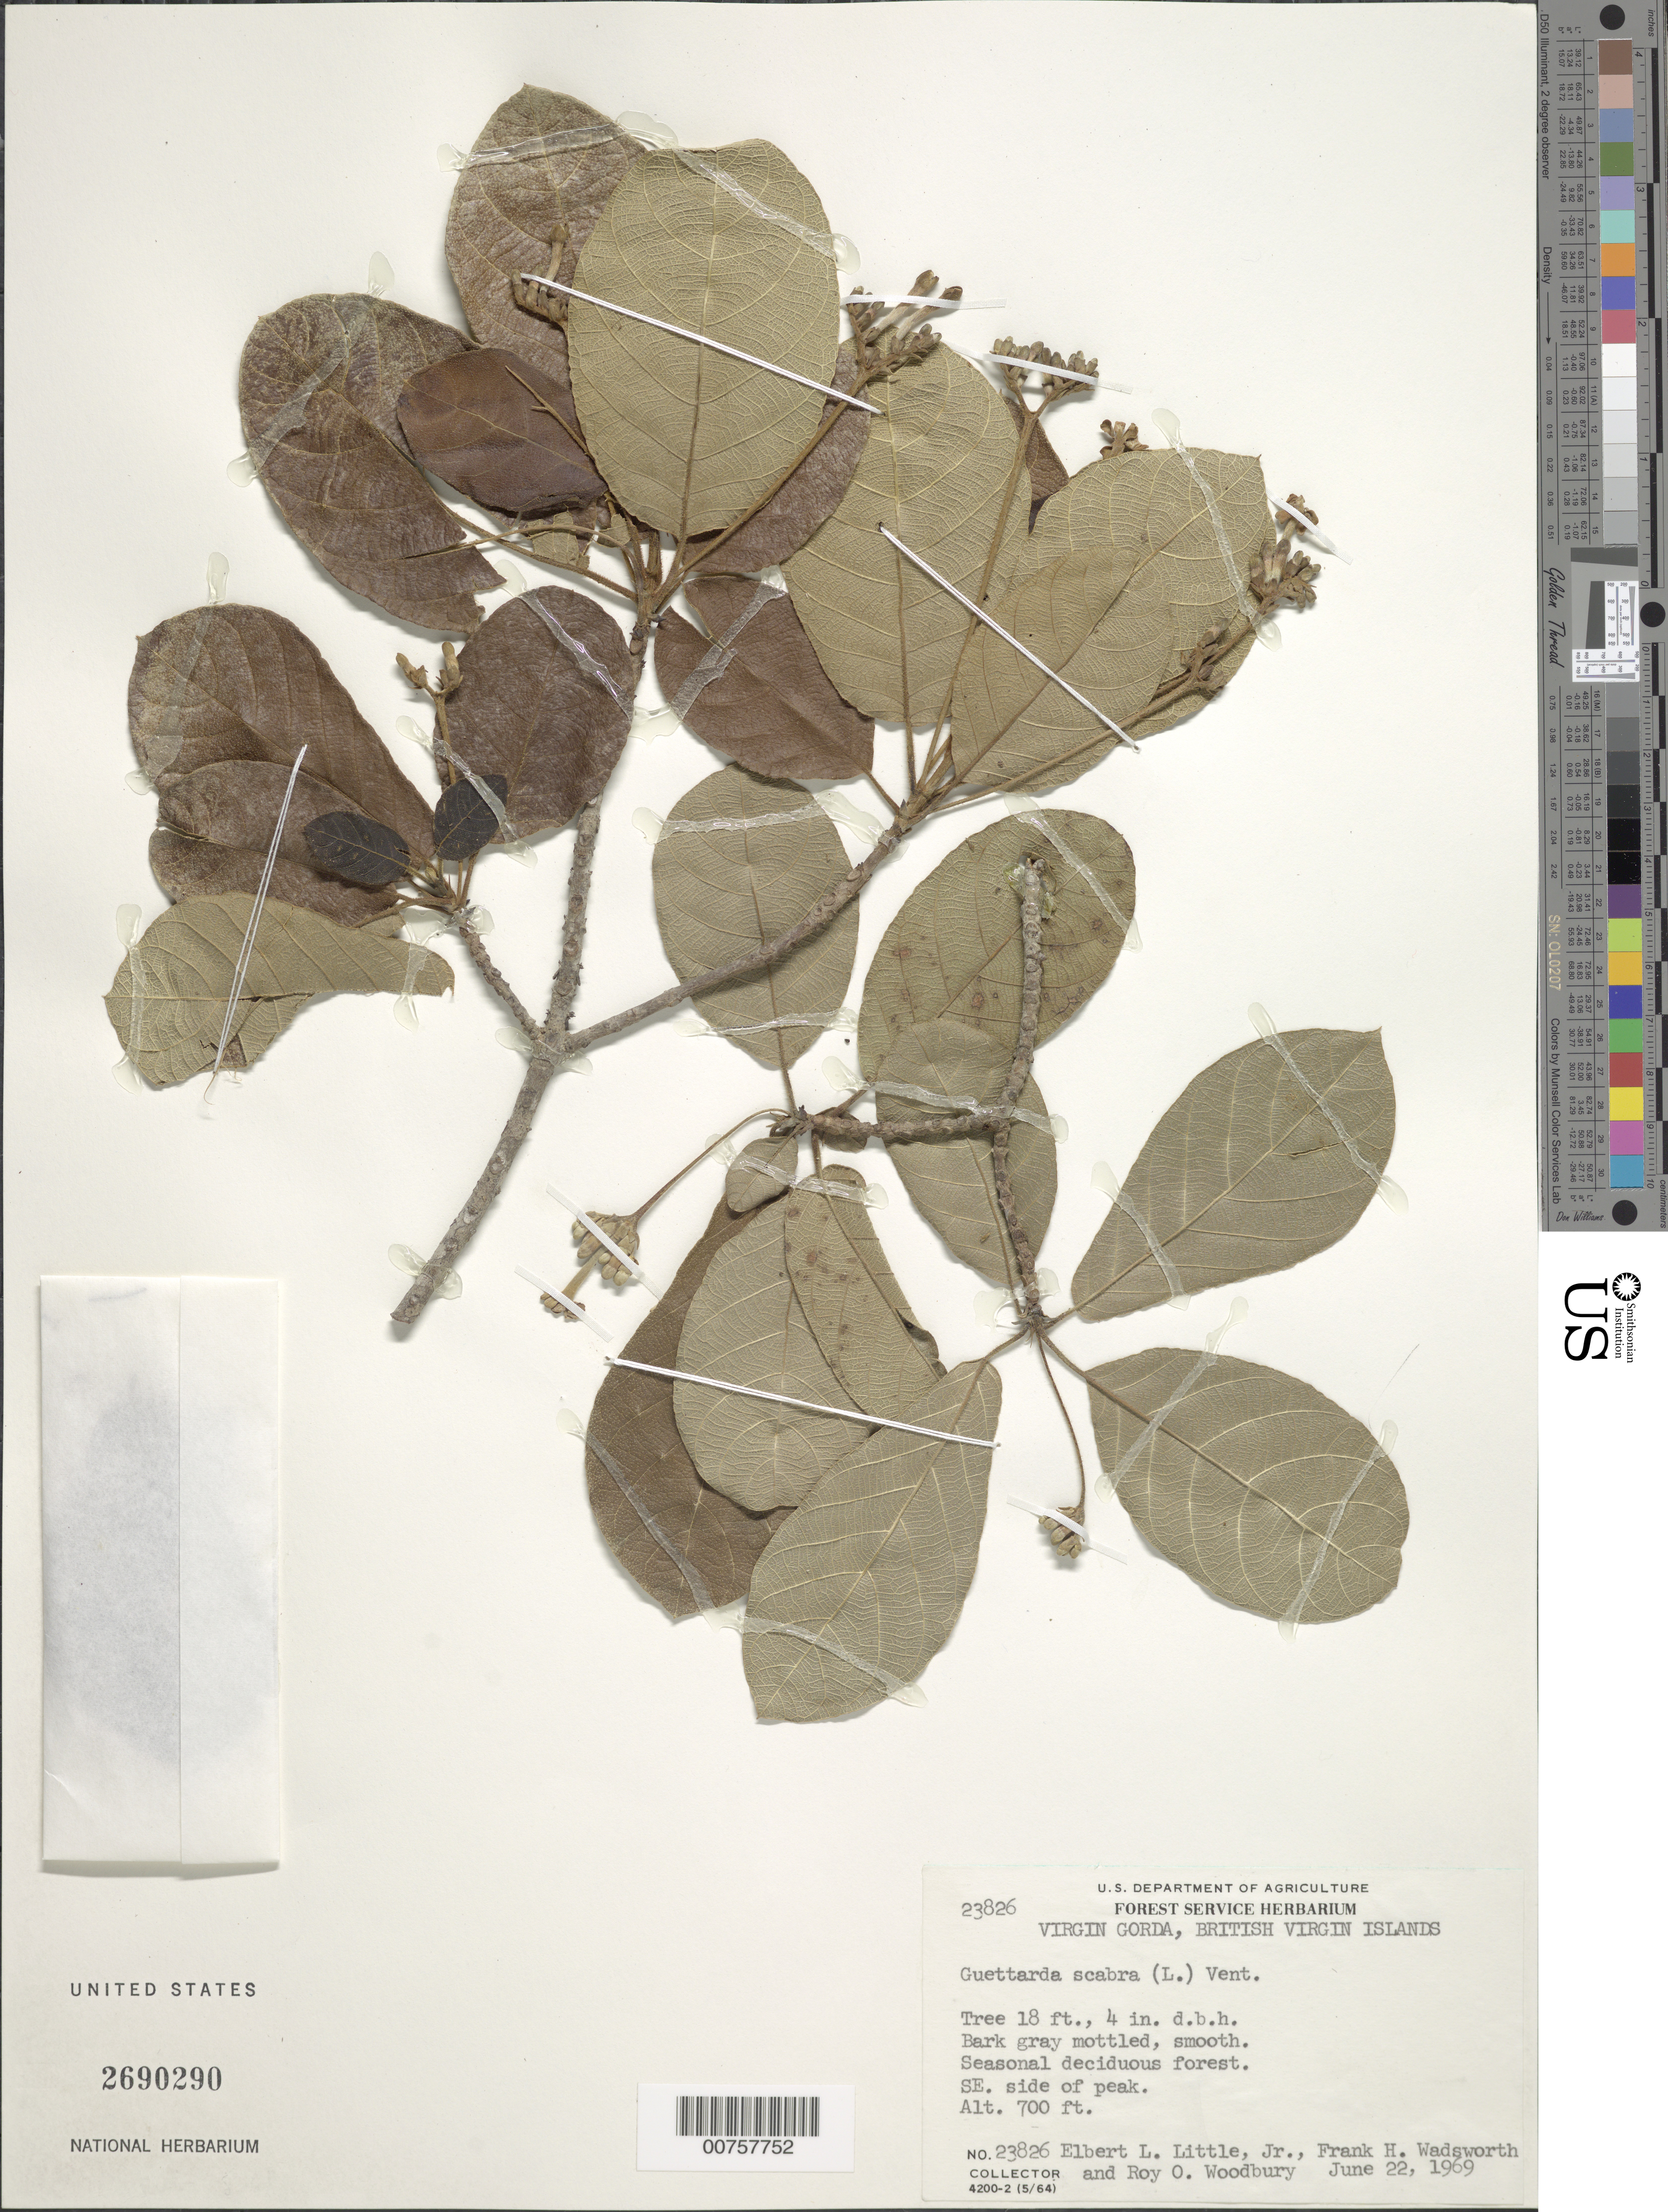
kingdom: Plantae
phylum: Tracheophyta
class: Magnoliopsida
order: Gentianales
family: Rubiaceae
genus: Guettarda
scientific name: Guettarda scabra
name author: (L.) Vent.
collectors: E. L. Little, F. Wadsworth & R. O. Woodbury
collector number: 23826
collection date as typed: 22 Jun 1969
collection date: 1969-06-22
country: British Virgin Islands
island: Virgin Gorda Island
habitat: Seasonal deciduous forest, SE side of peak.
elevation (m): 213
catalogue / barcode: US 2690290